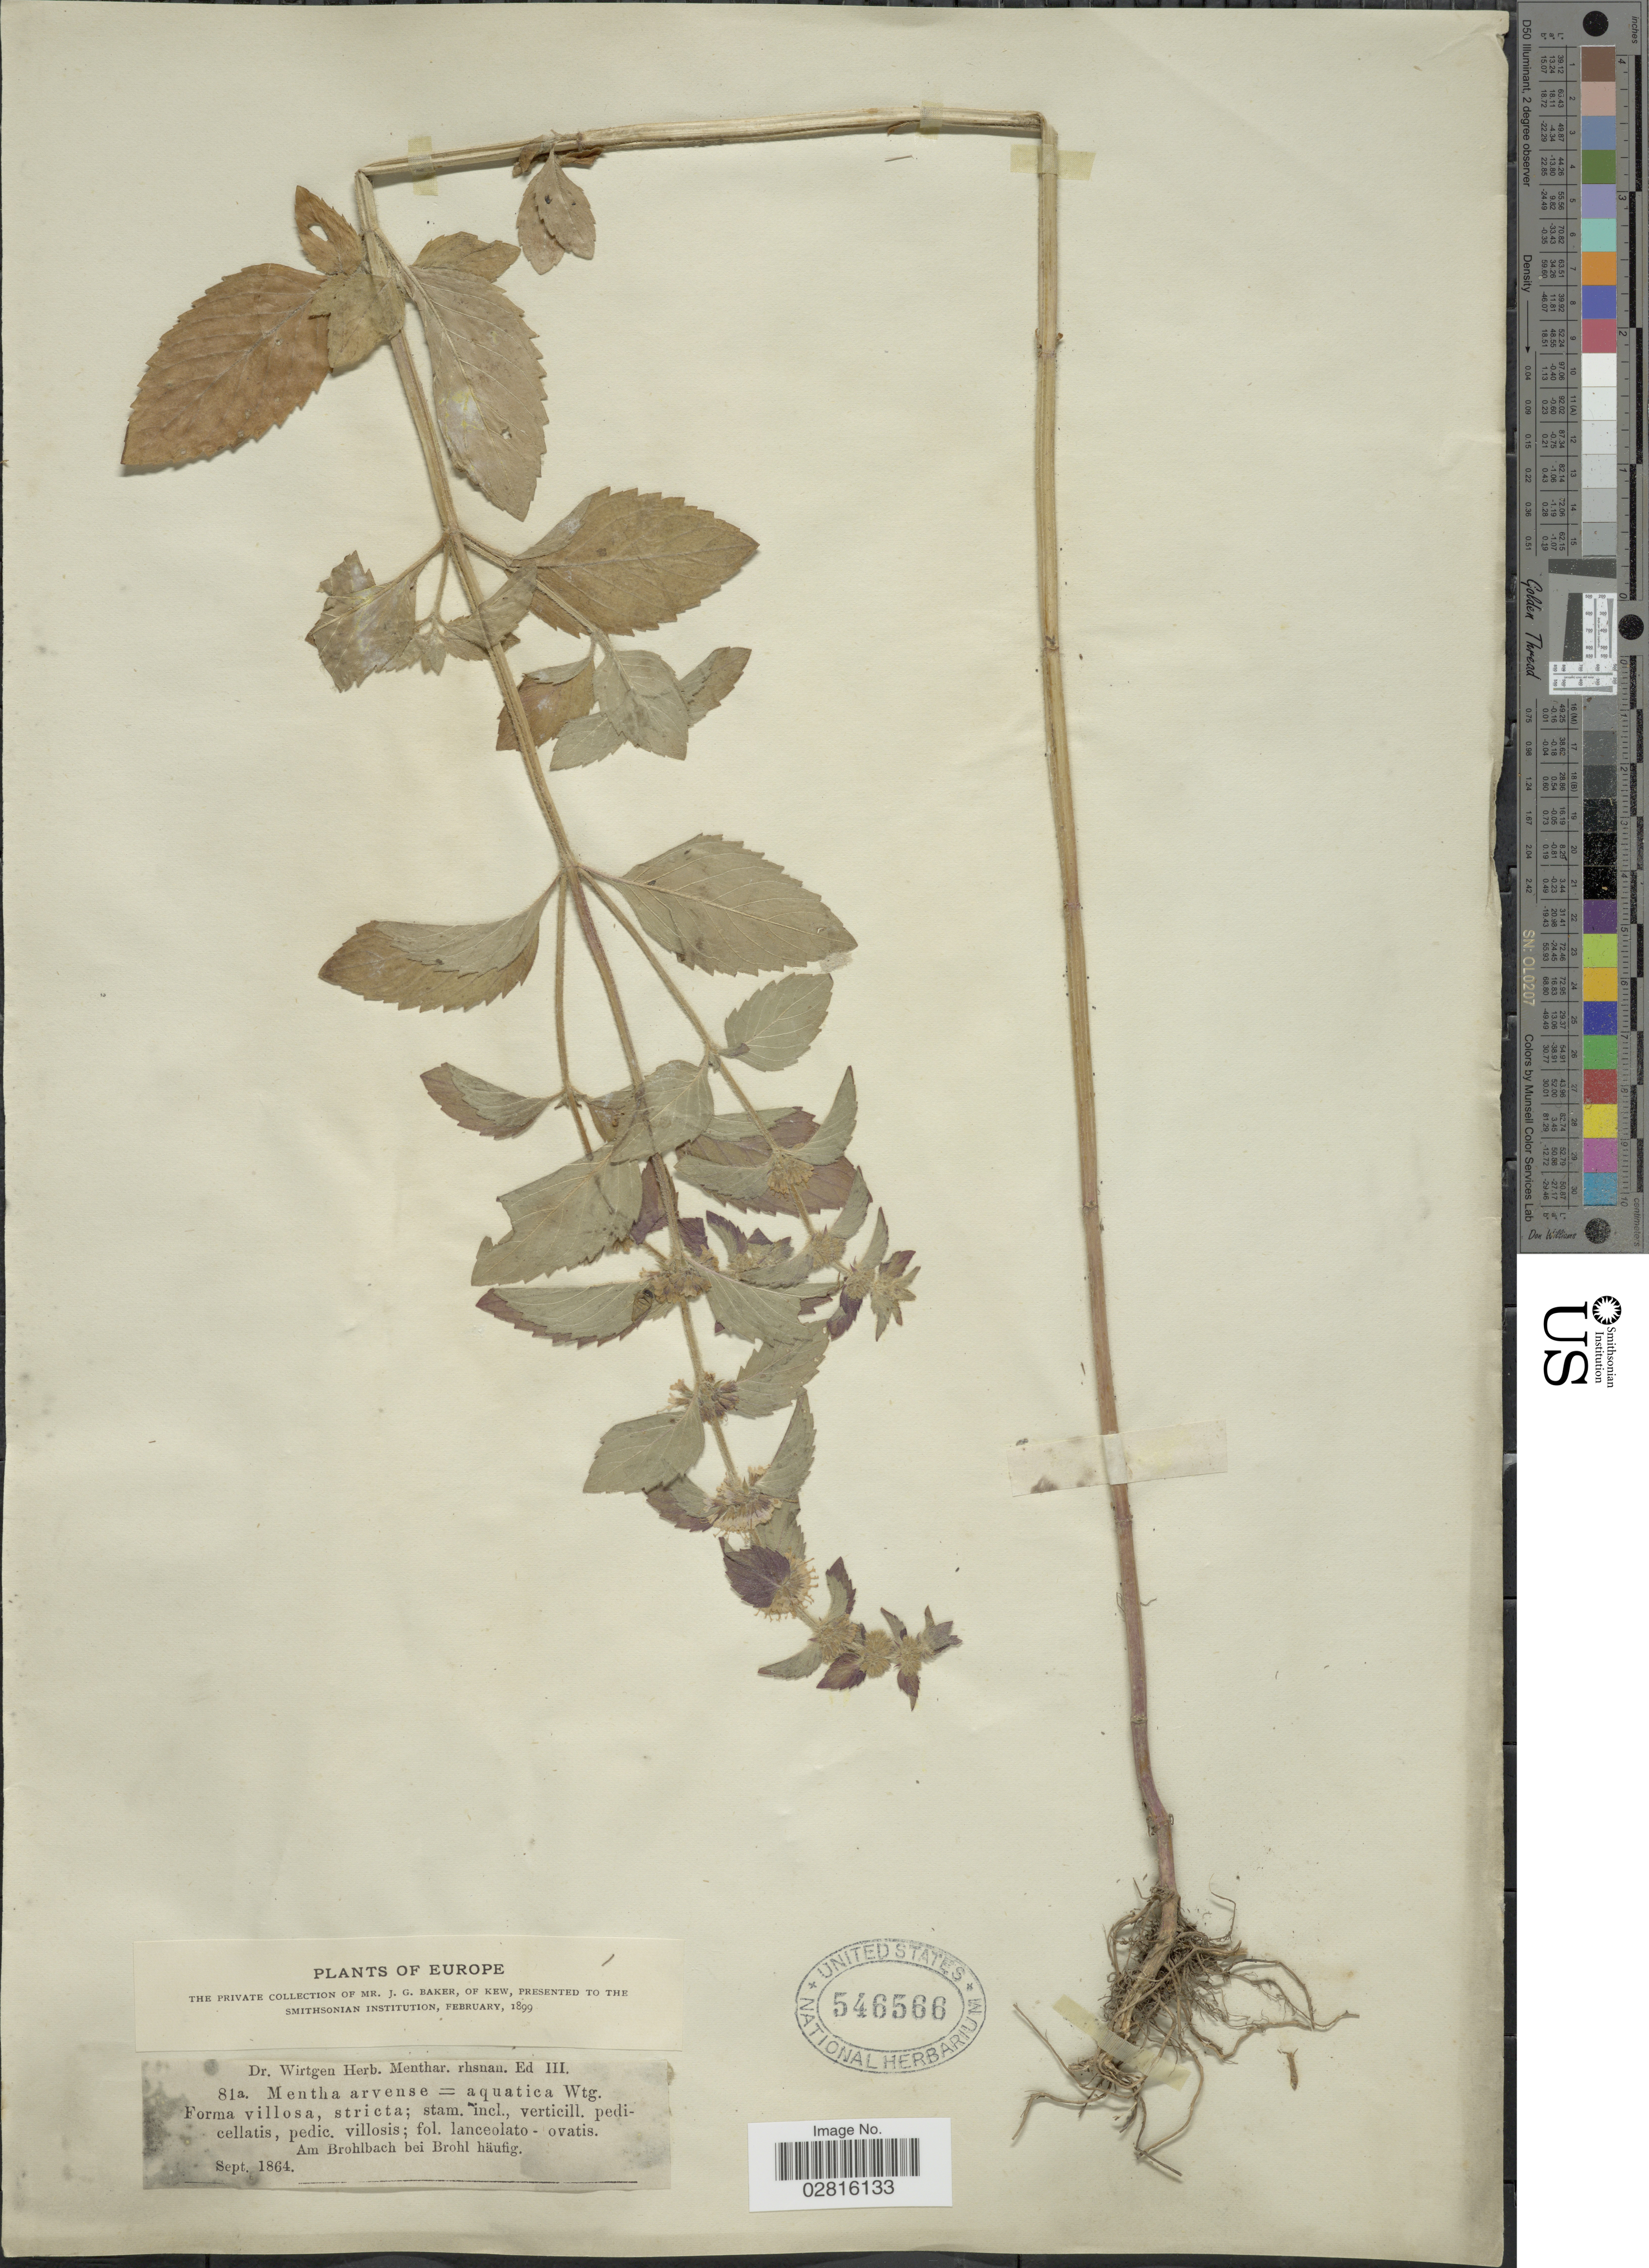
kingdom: Plantae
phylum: Tracheophyta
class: Magnoliopsida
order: Lamiales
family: Lamiaceae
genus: Mentha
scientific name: Mentha aquatica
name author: L.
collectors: Wirtgen, --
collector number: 81a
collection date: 1864-09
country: Germany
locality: Am Brohlbach bei Brohl häufig.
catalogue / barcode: US 546566